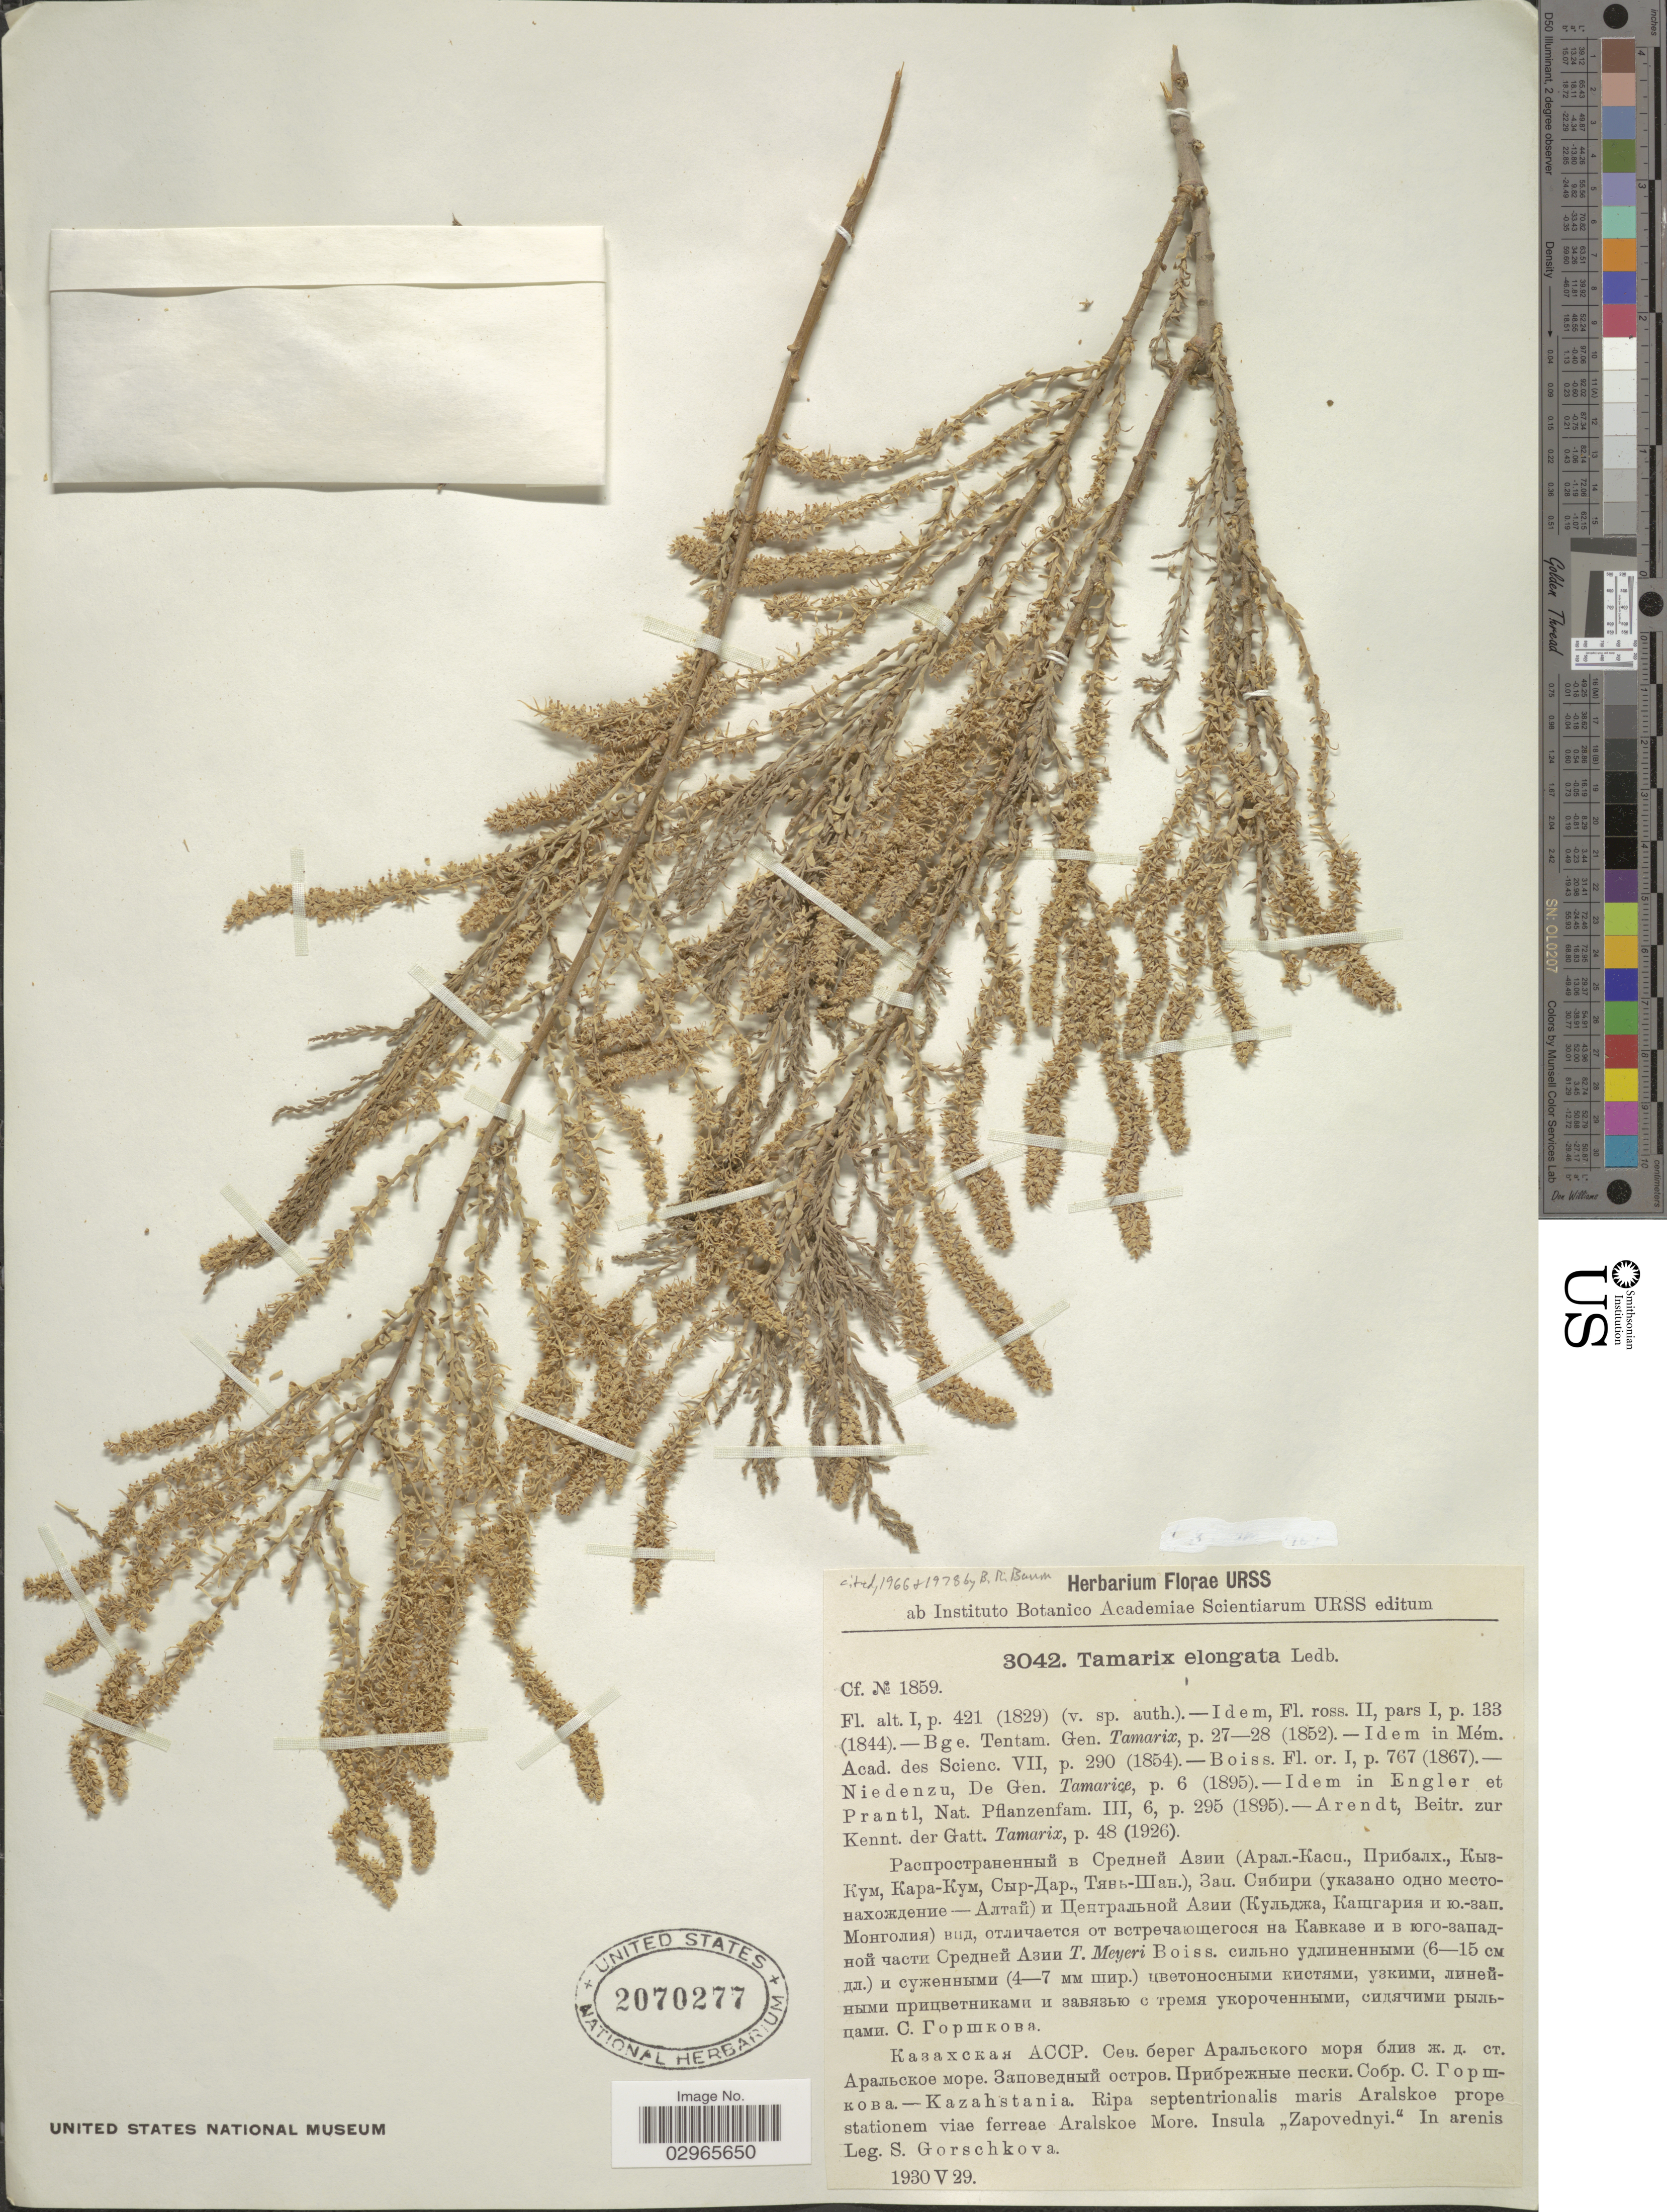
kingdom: Plantae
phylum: Tracheophyta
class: Magnoliopsida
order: Caryophyllales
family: Tamaricaceae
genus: Tamarix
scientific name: Tamarix elongata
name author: Ledeb.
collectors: S. G. Gorschkova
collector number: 3042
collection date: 1930-05-29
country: Kazakhstan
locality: Kazahstania. Ripa septentrionalis maris Aralskoe prope stationem viae ferreae Aralskoe More. Insula "Zapovednyi." In arenis.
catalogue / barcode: US 2070277